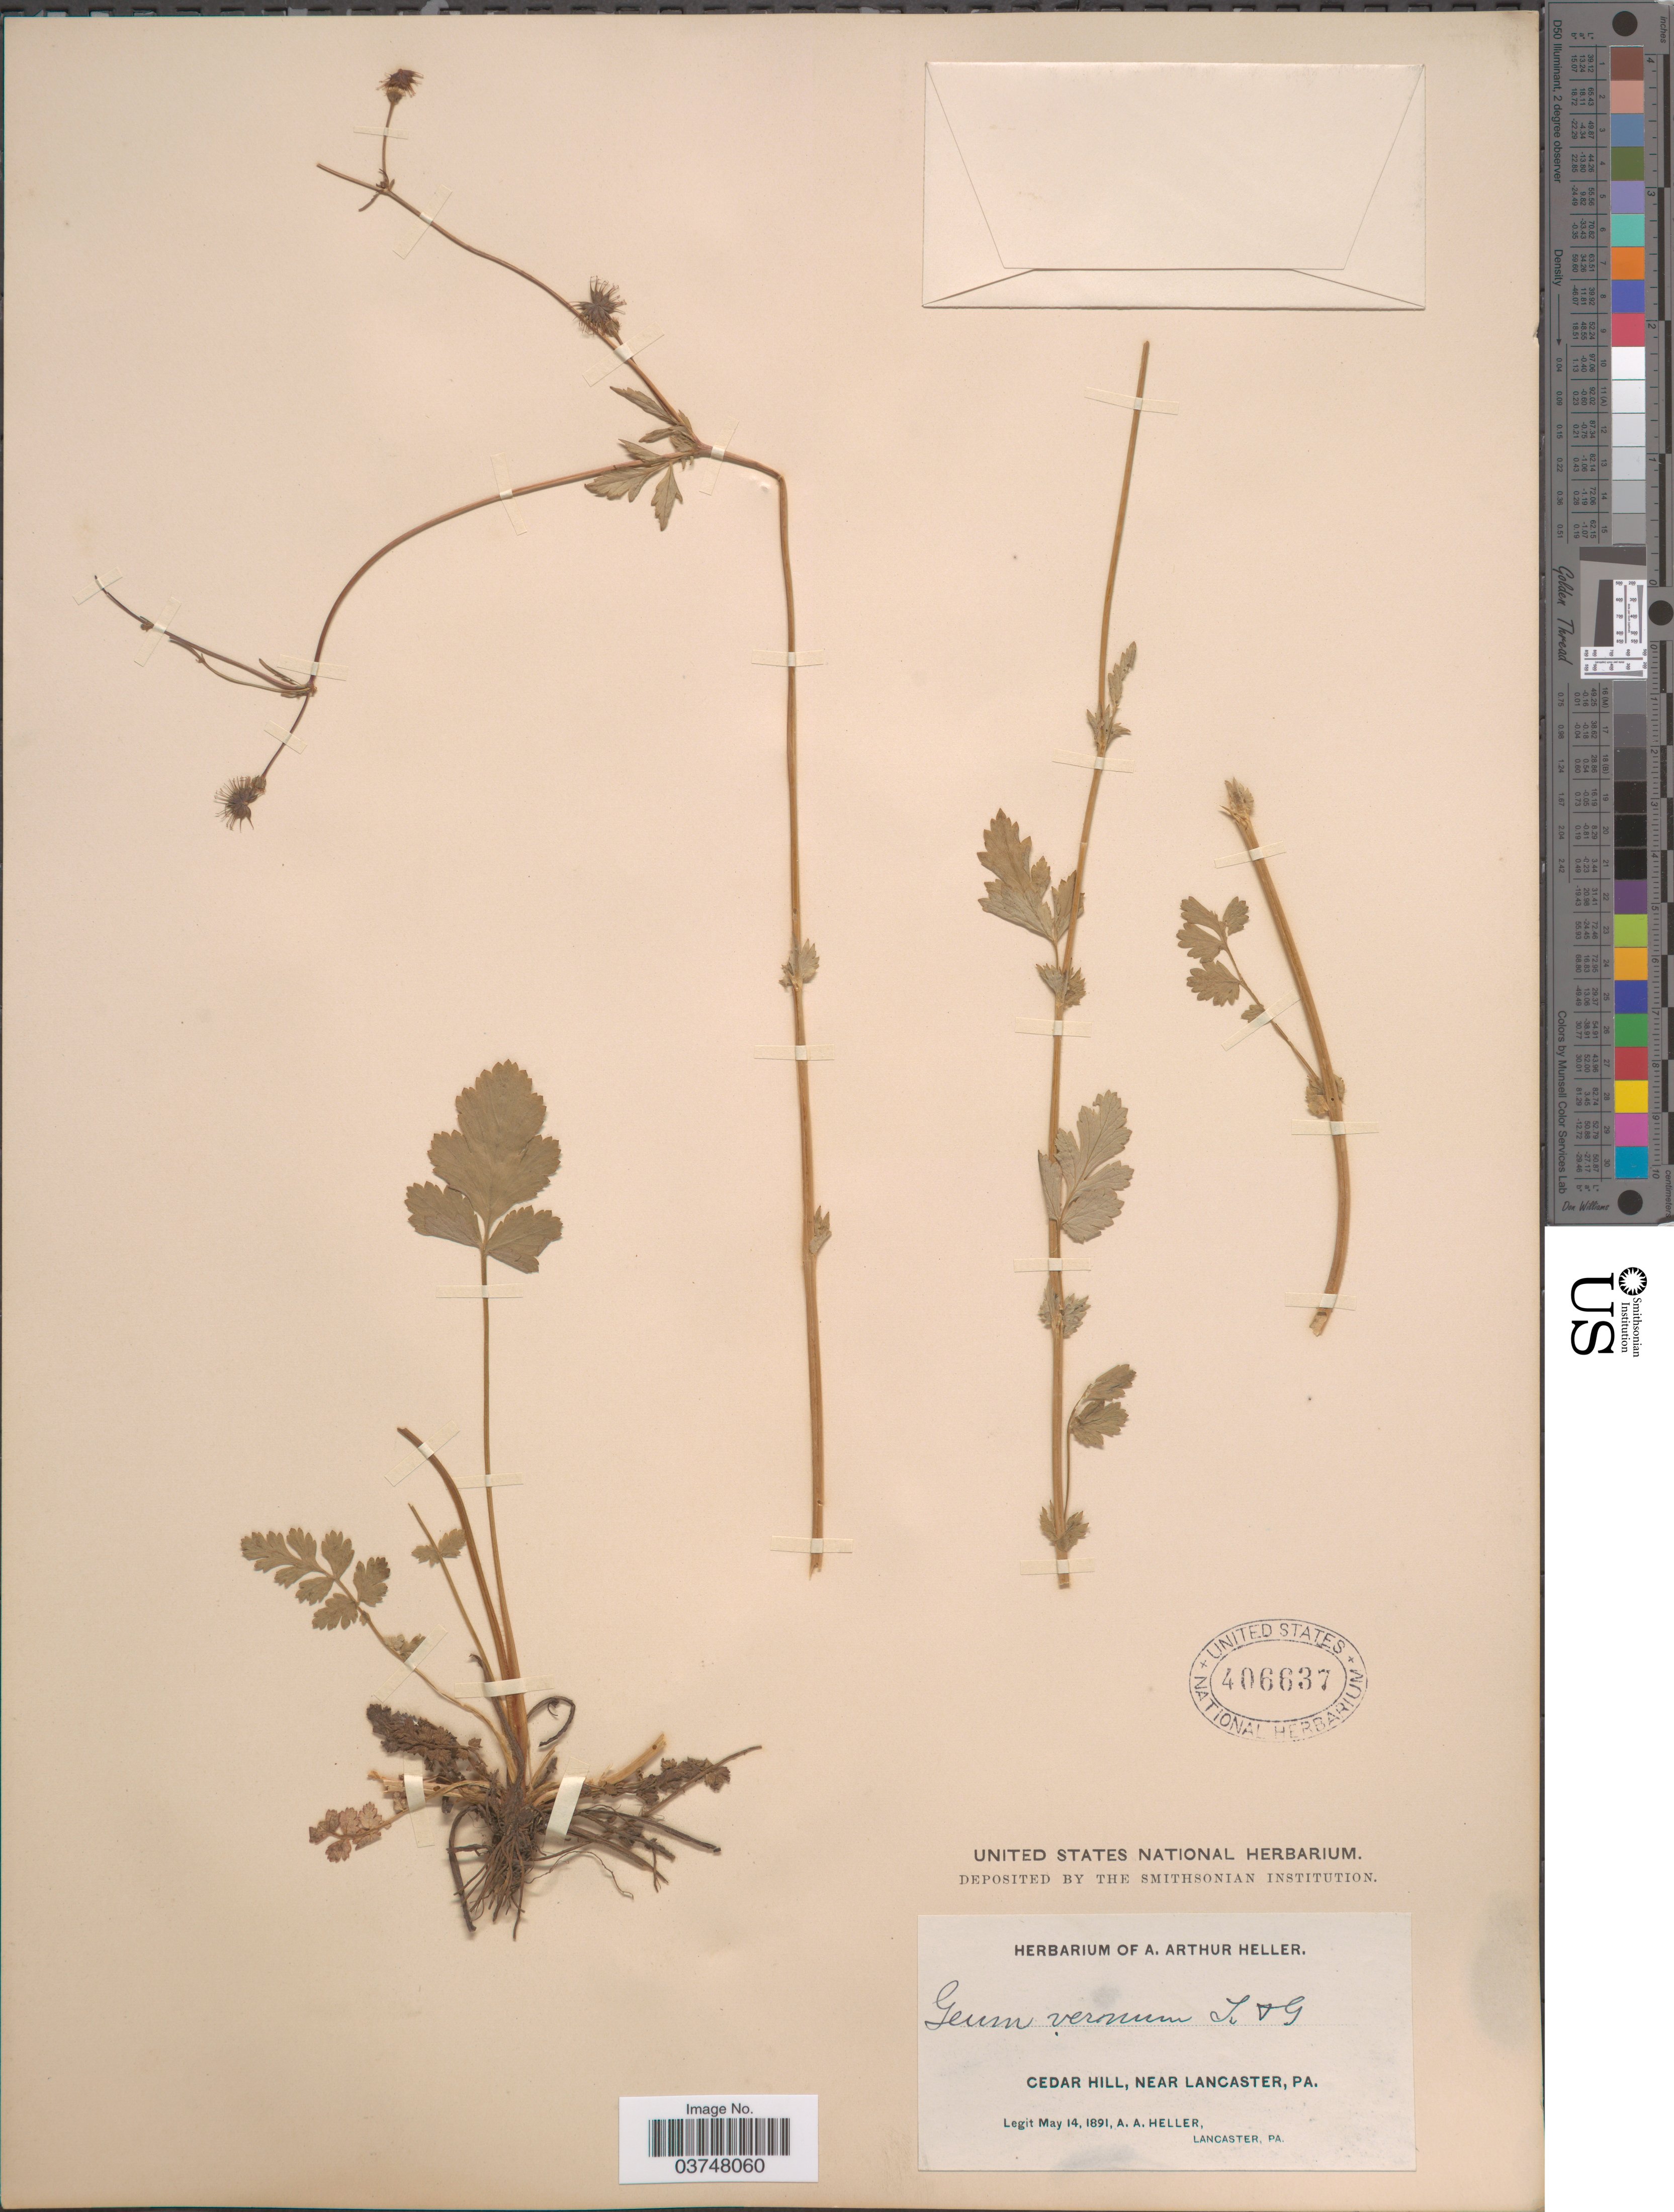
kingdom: Plantae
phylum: Tracheophyta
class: Magnoliopsida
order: Rosales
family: Rosaceae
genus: Geum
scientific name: Geum vernum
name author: (Raf.) Torr. & A. Gray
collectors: A. A. Heller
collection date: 1891-05-14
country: United States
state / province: Pennsylvania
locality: Cedar Hill, near Lancaster.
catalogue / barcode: US 406637